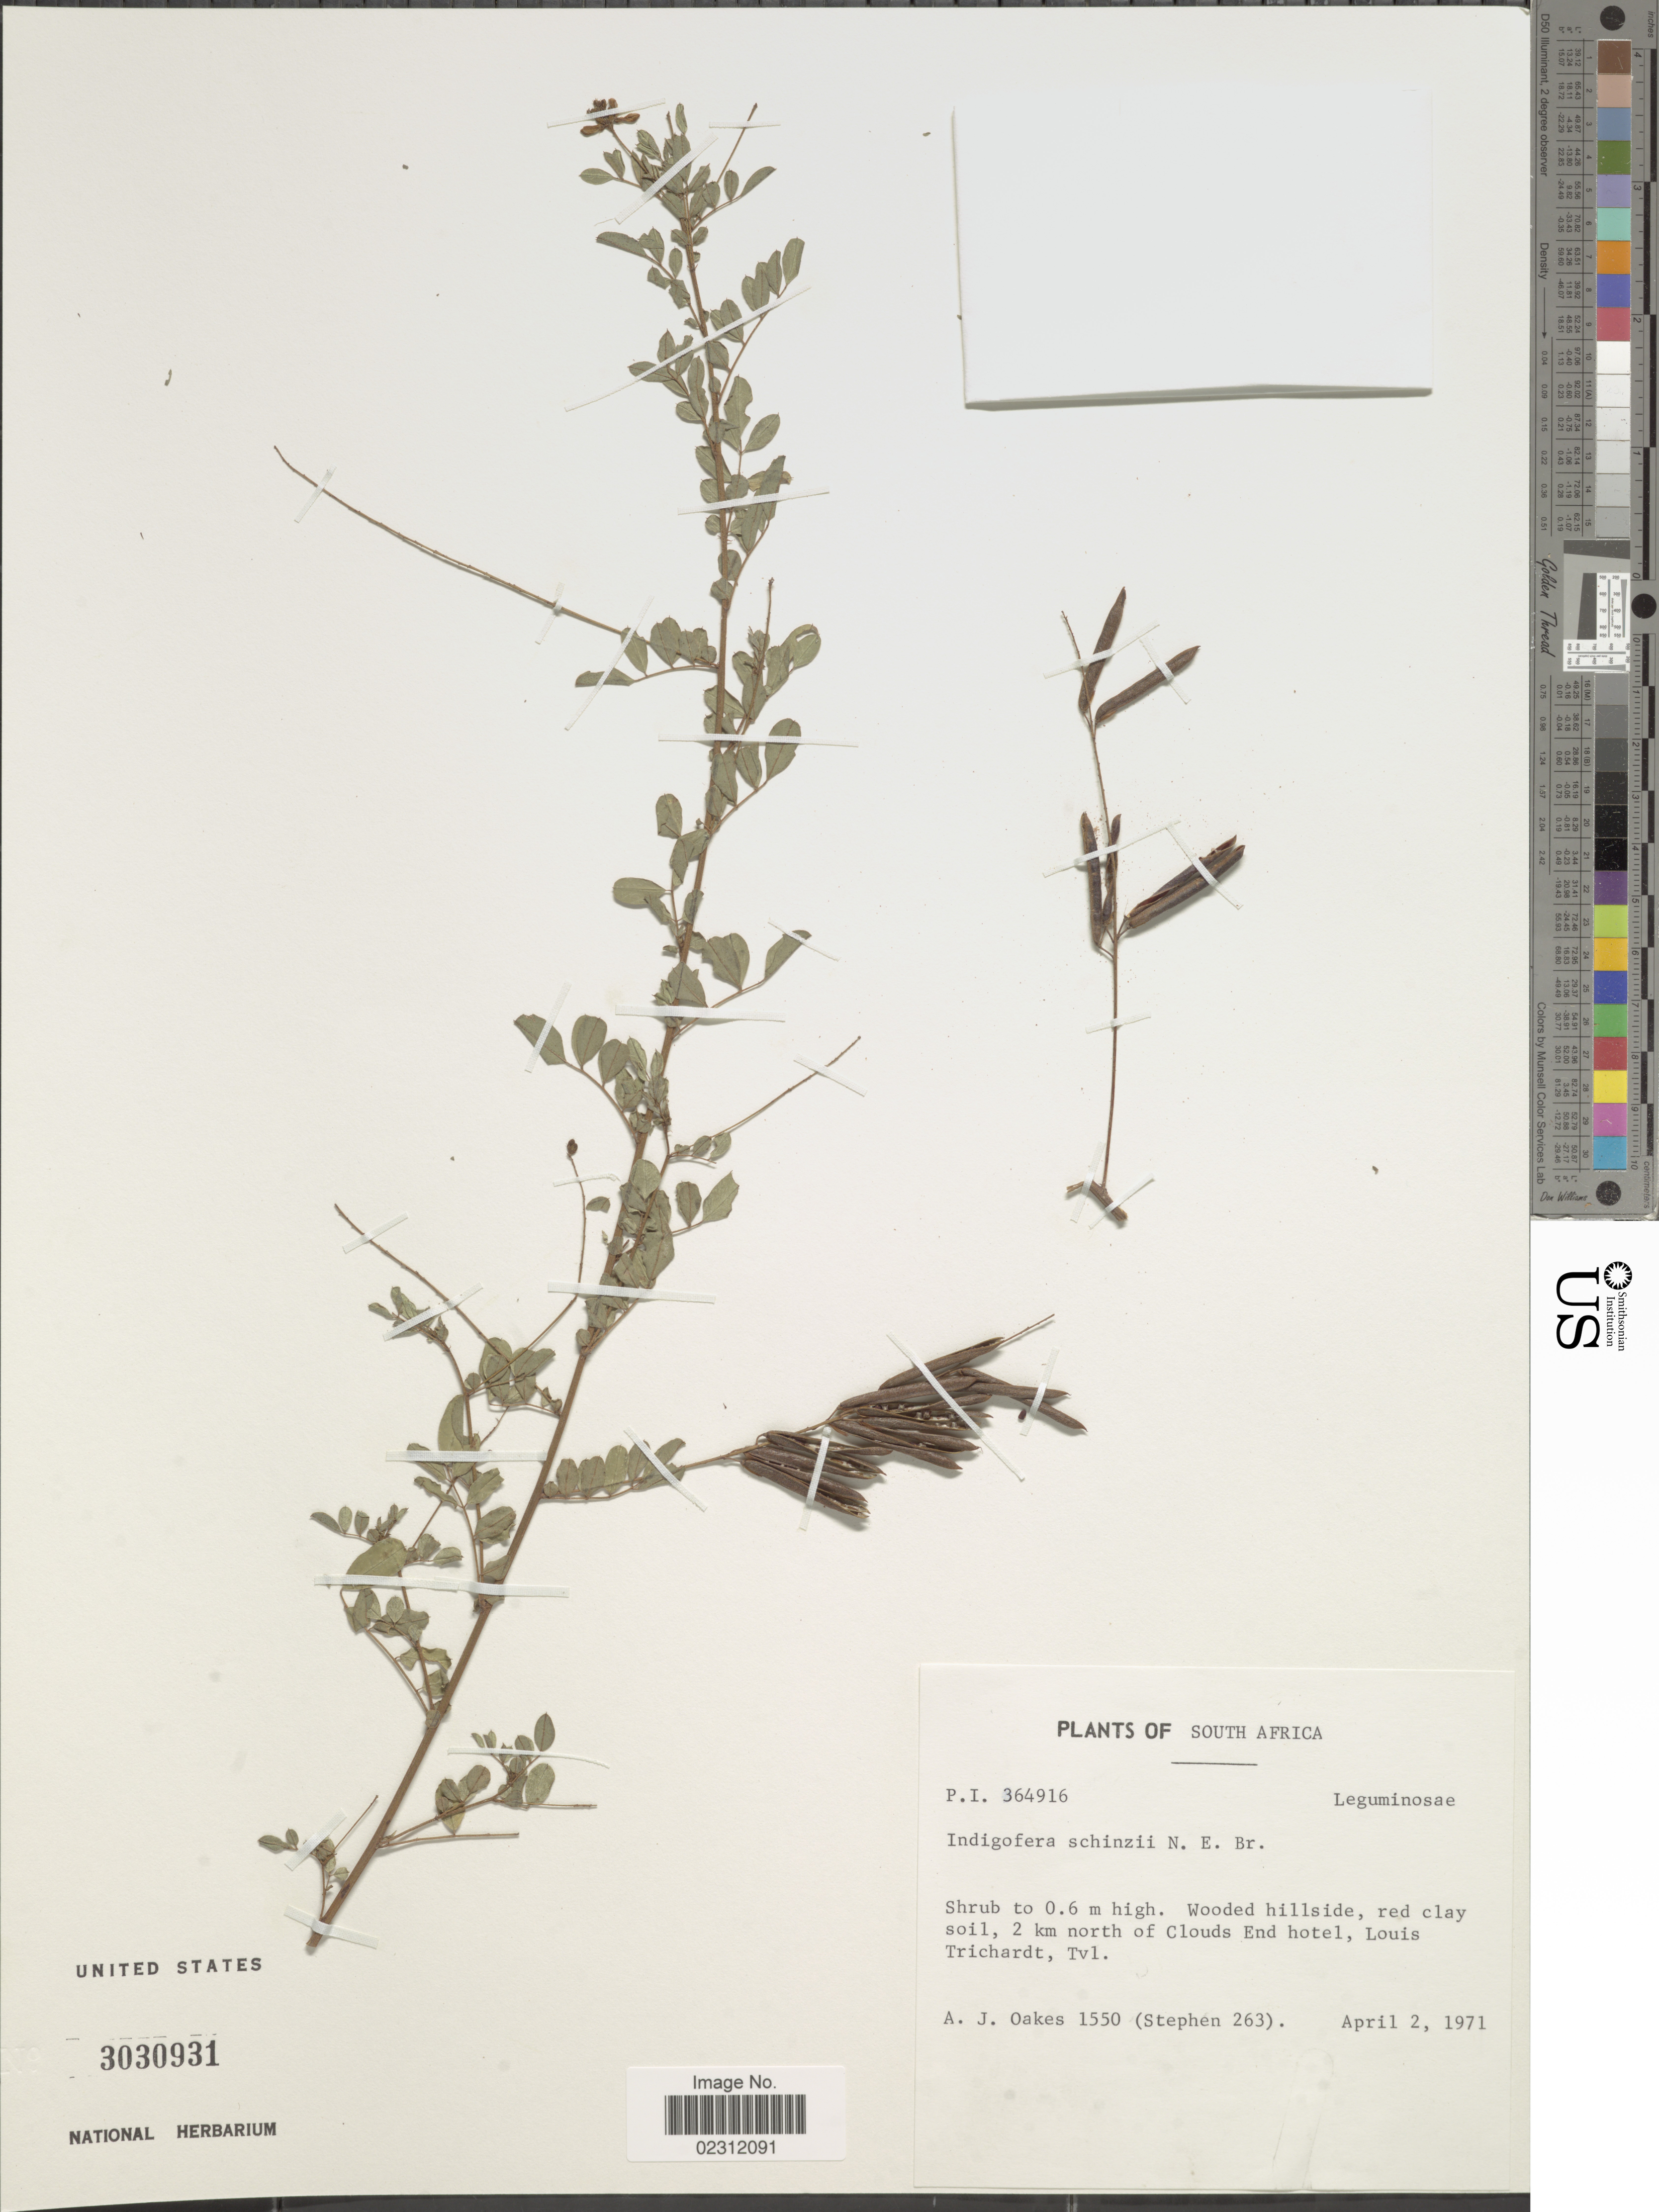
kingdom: Plantae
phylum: Tracheophyta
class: Magnoliopsida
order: Fabales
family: Fabaceae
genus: Indigofera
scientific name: Indigofera schinzii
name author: N.E. Br.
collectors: A. Oakes & Stephen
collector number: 1550/263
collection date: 1971-04-02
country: South Africa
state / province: Limpopo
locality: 2 km north of Clouds End hotel, Louis Trichardt, Tvl.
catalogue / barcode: US 3030931